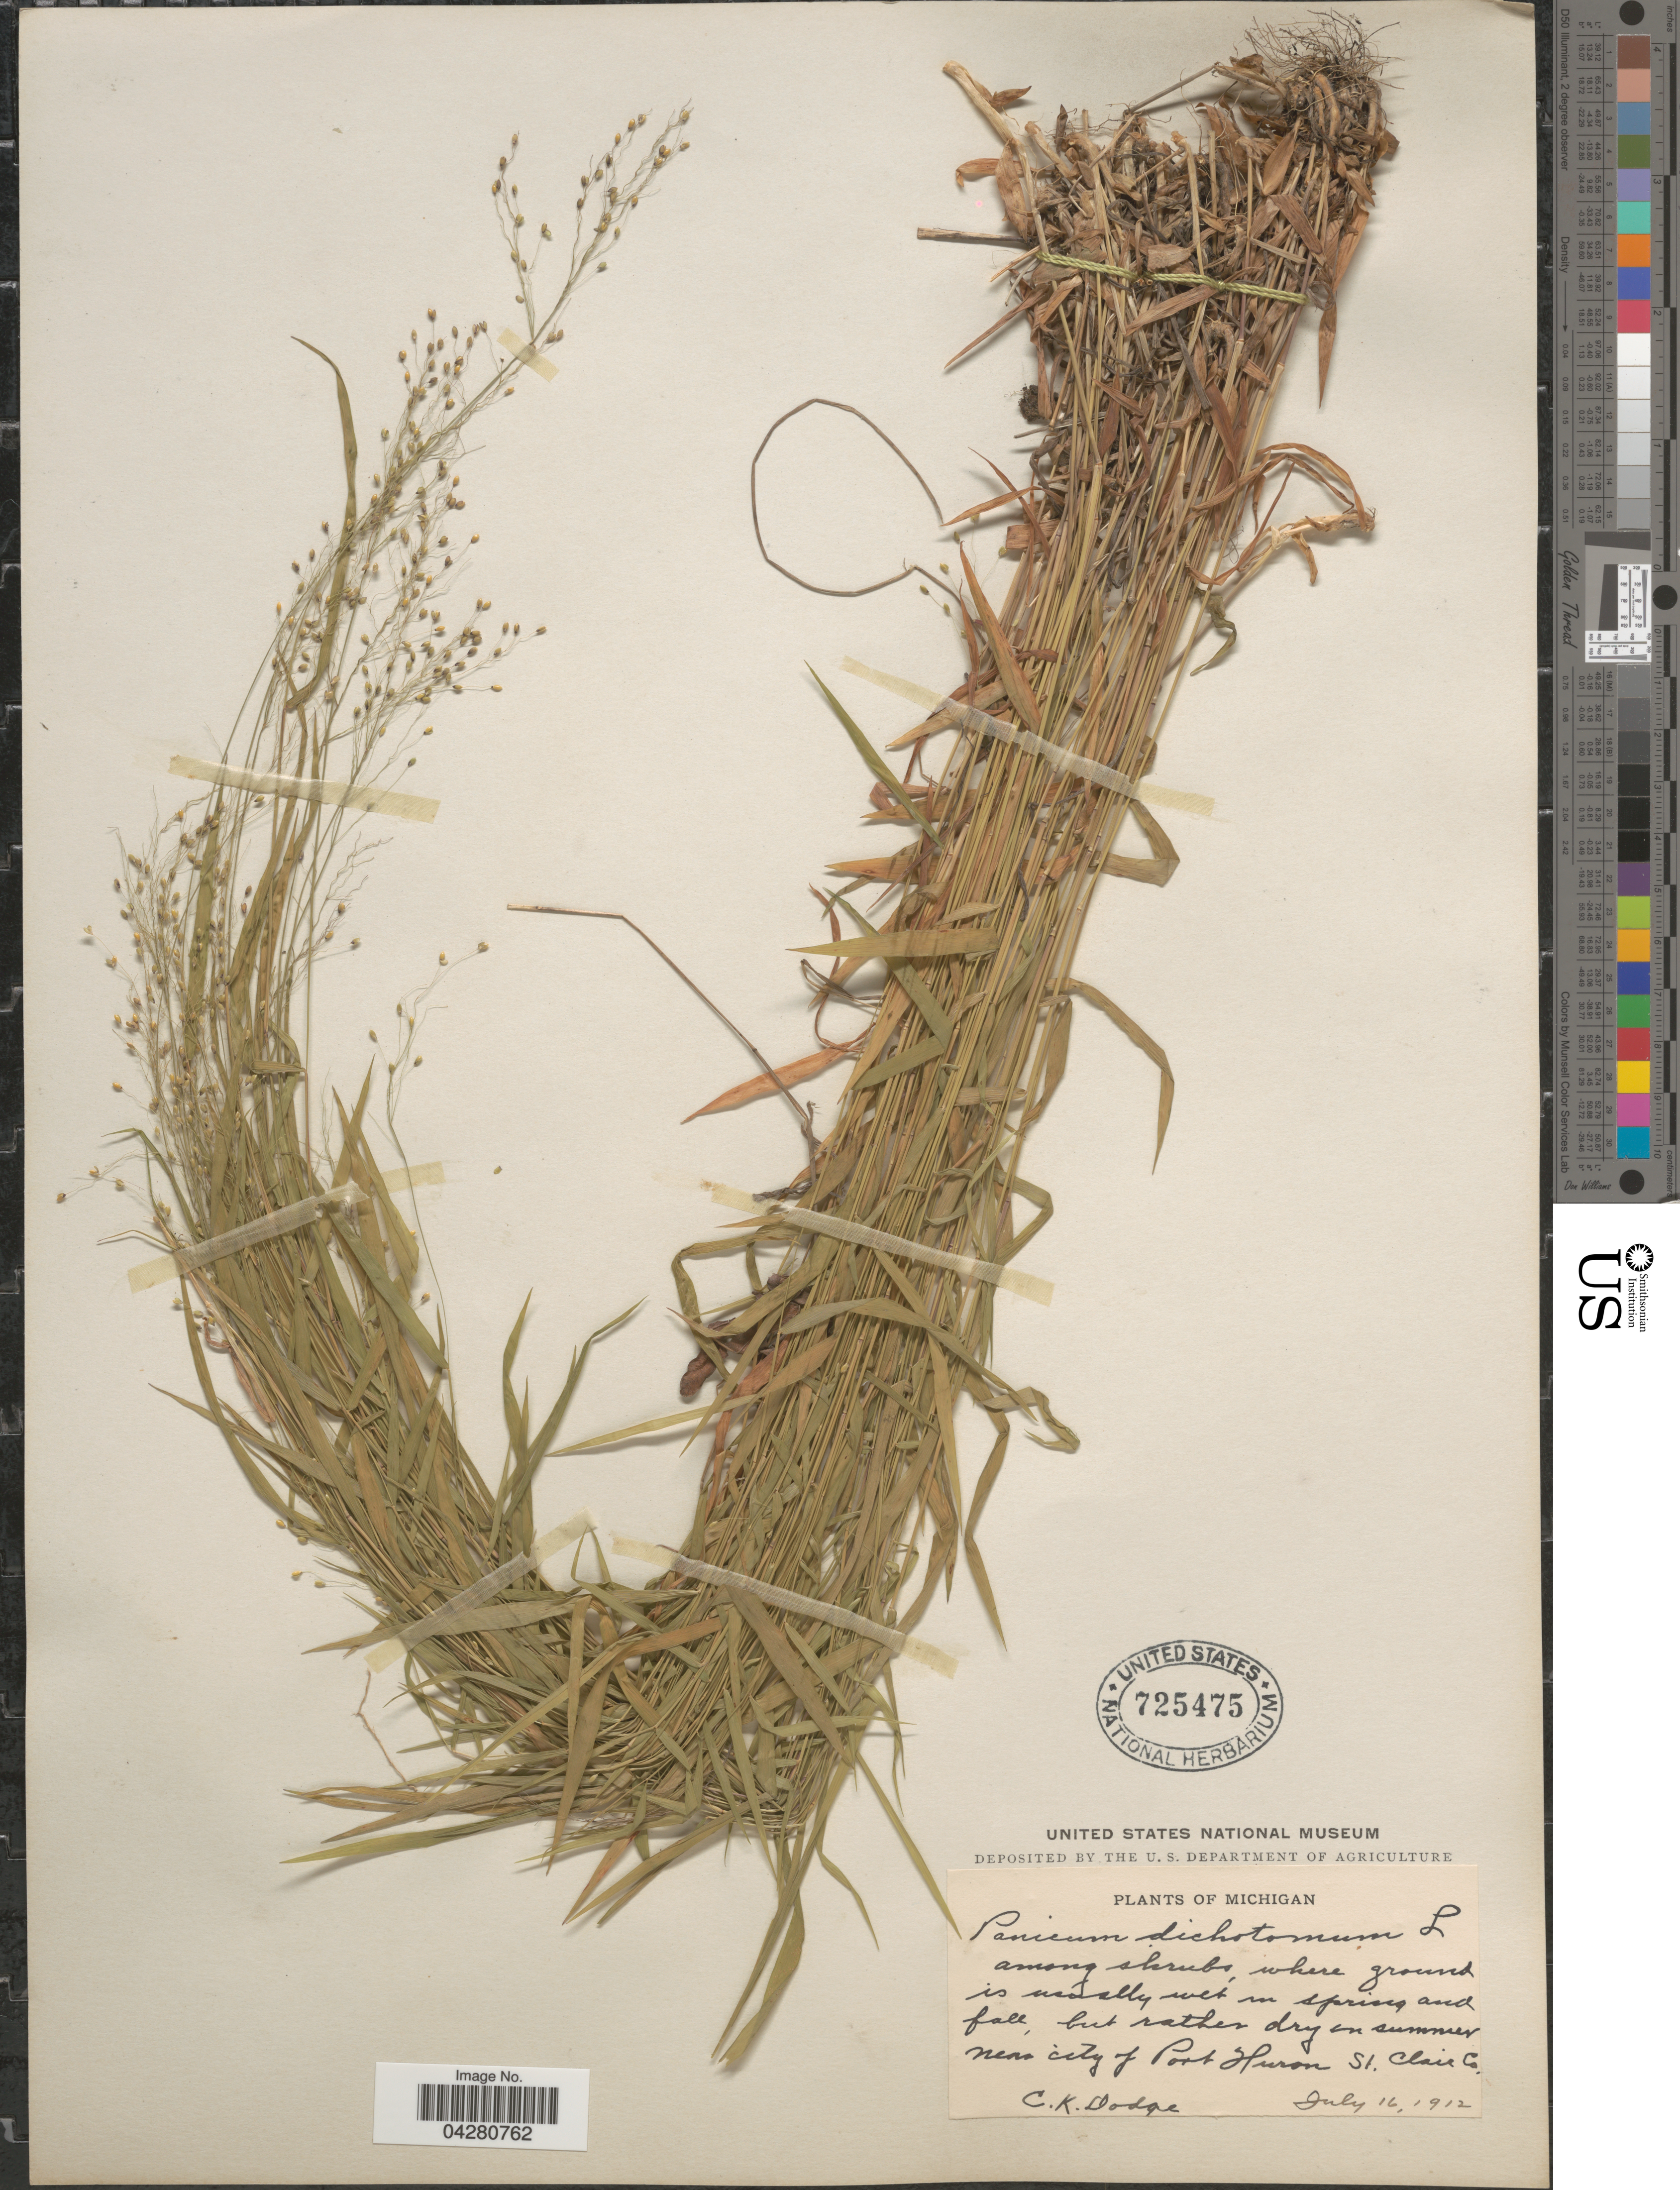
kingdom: Plantae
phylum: Tracheophyta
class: Liliopsida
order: Poales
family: Poaceae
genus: Dichanthelium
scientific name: Dichanthelium dichotomum var. dichotomum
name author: (L.) Gould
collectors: C. Dodge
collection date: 1912-07-16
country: United States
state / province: Michigan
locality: Near city of Port Huron St. Clair Co.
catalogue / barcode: US 725475